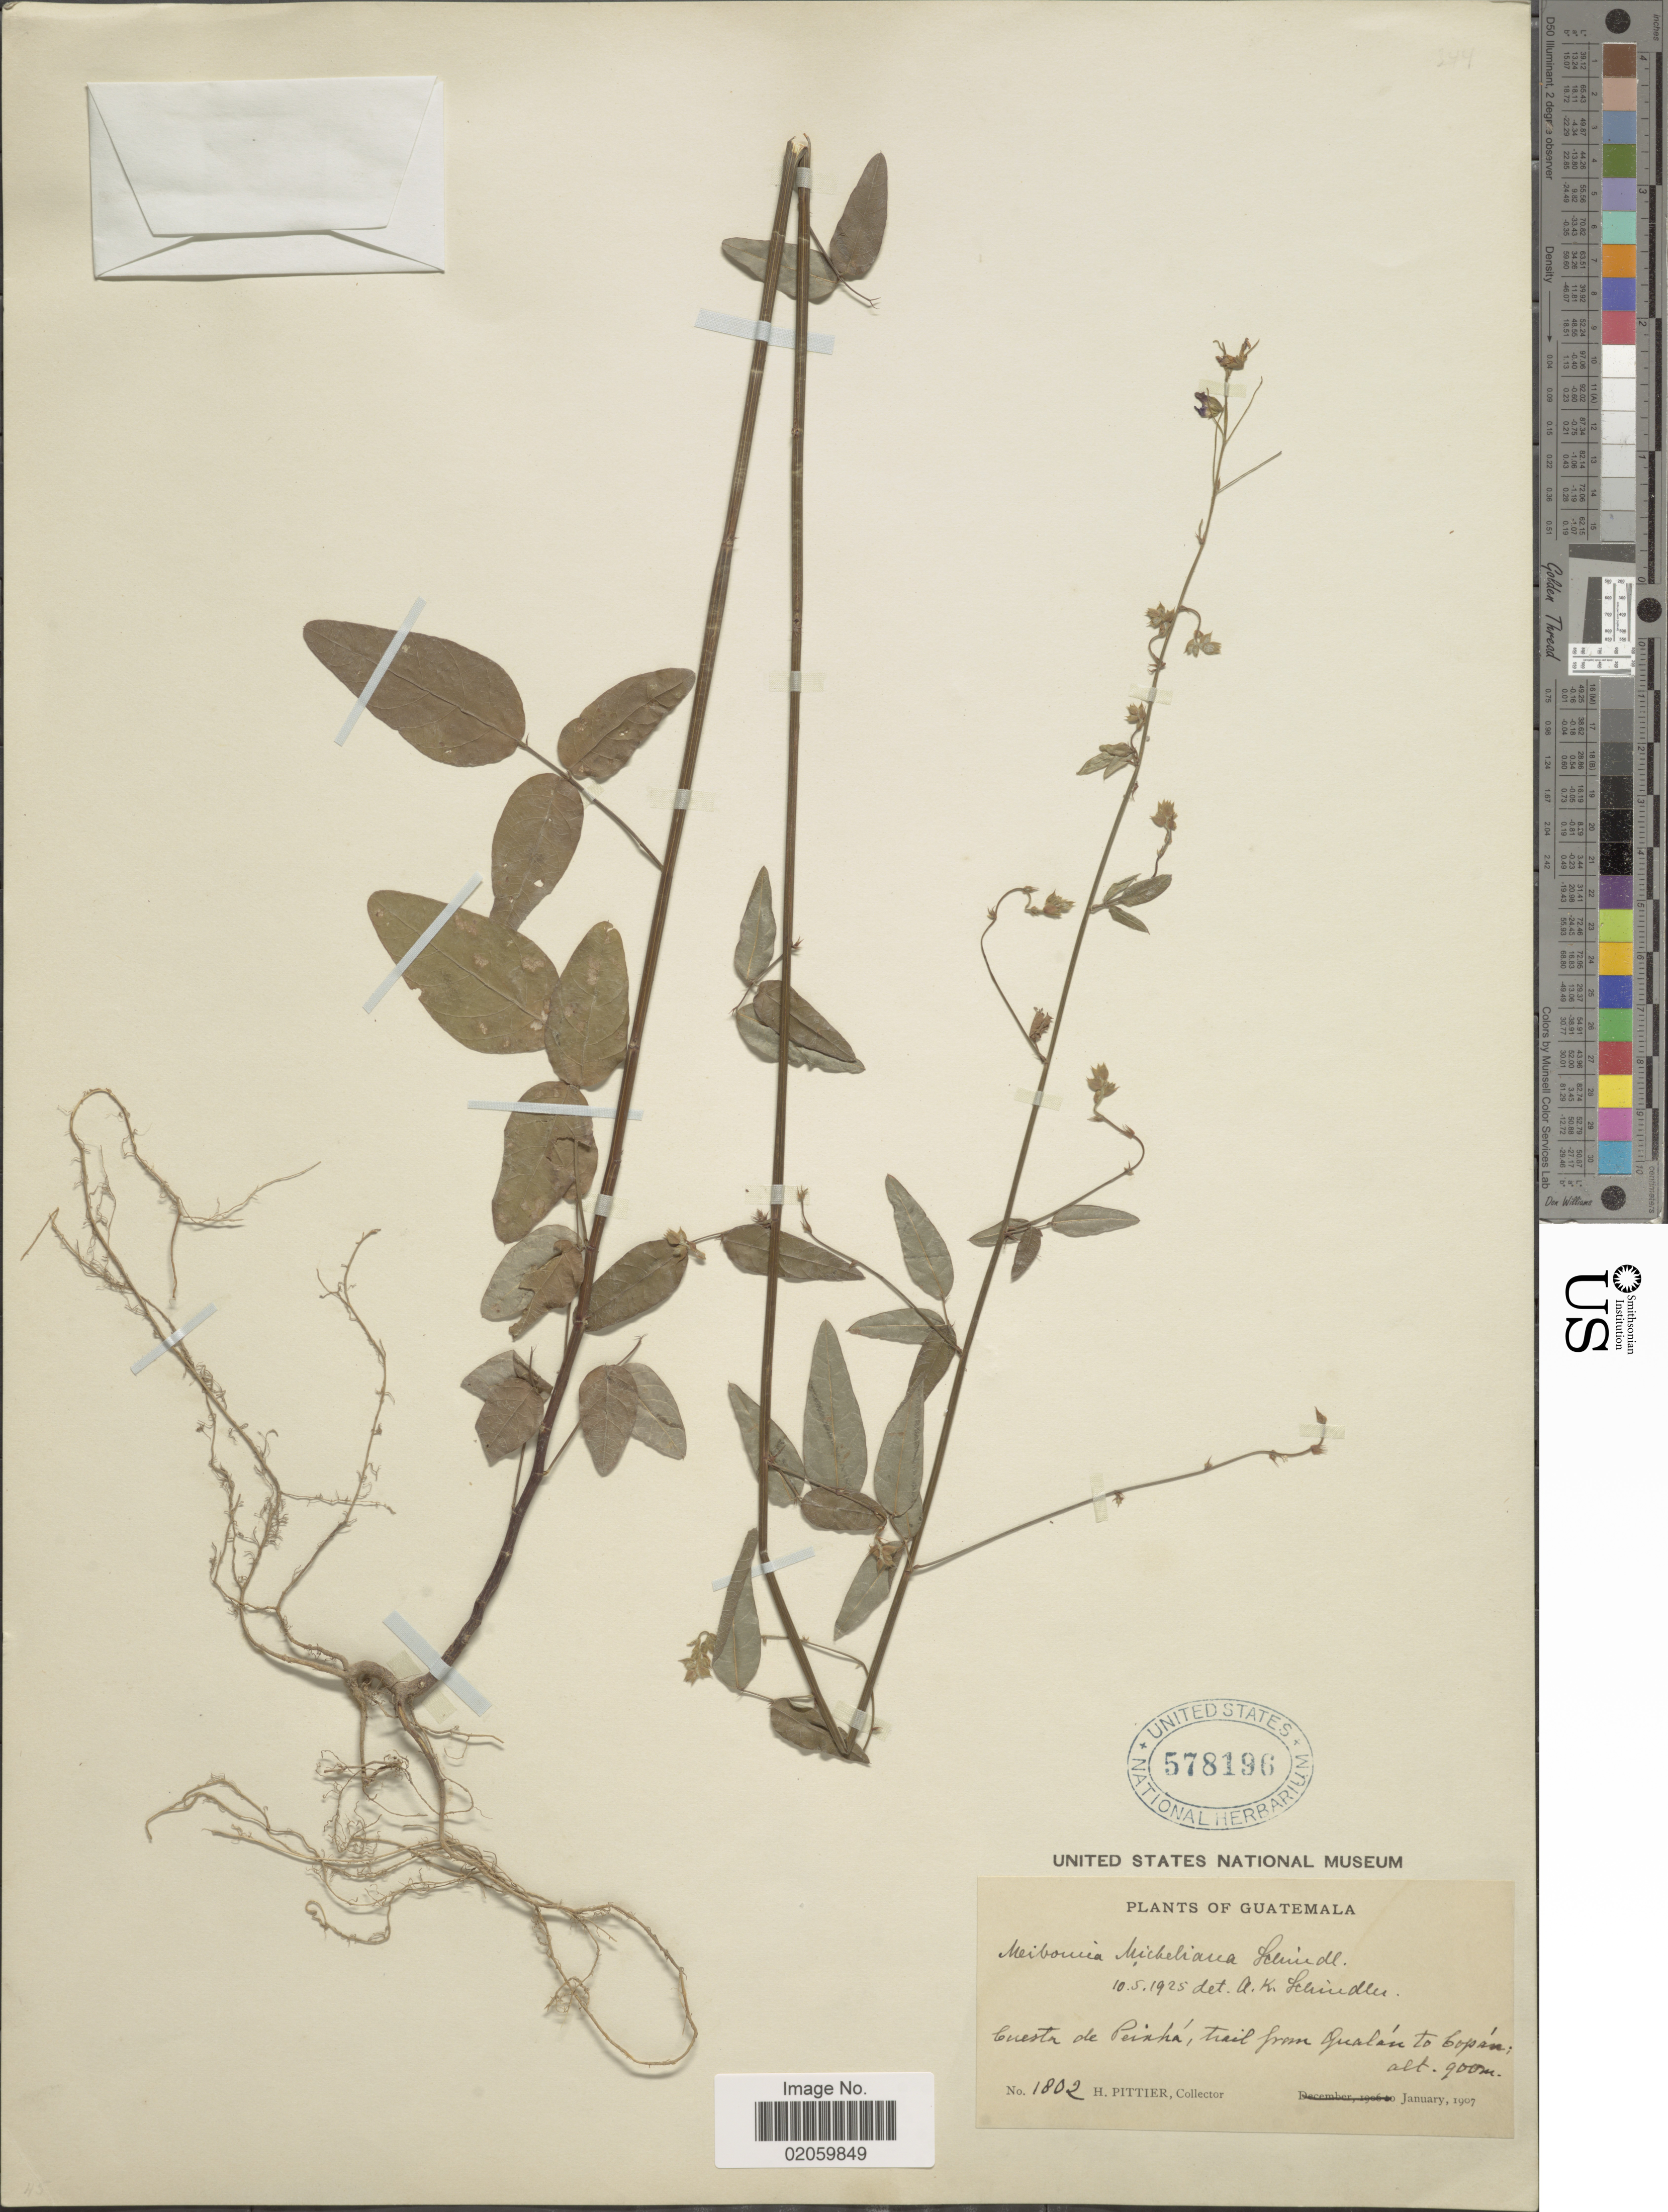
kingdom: Plantae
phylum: Tracheophyta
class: Magnoliopsida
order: Fabales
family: Fabaceae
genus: Desmodium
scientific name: Desmodium michelianum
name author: (Schindl.) B.G. Schub. & McVaugh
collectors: H. F. Pittier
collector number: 1802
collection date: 1907-01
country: Guatemala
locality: Cuestra de Peinha, trail from Gualan to Copan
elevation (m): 900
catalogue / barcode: US 578196